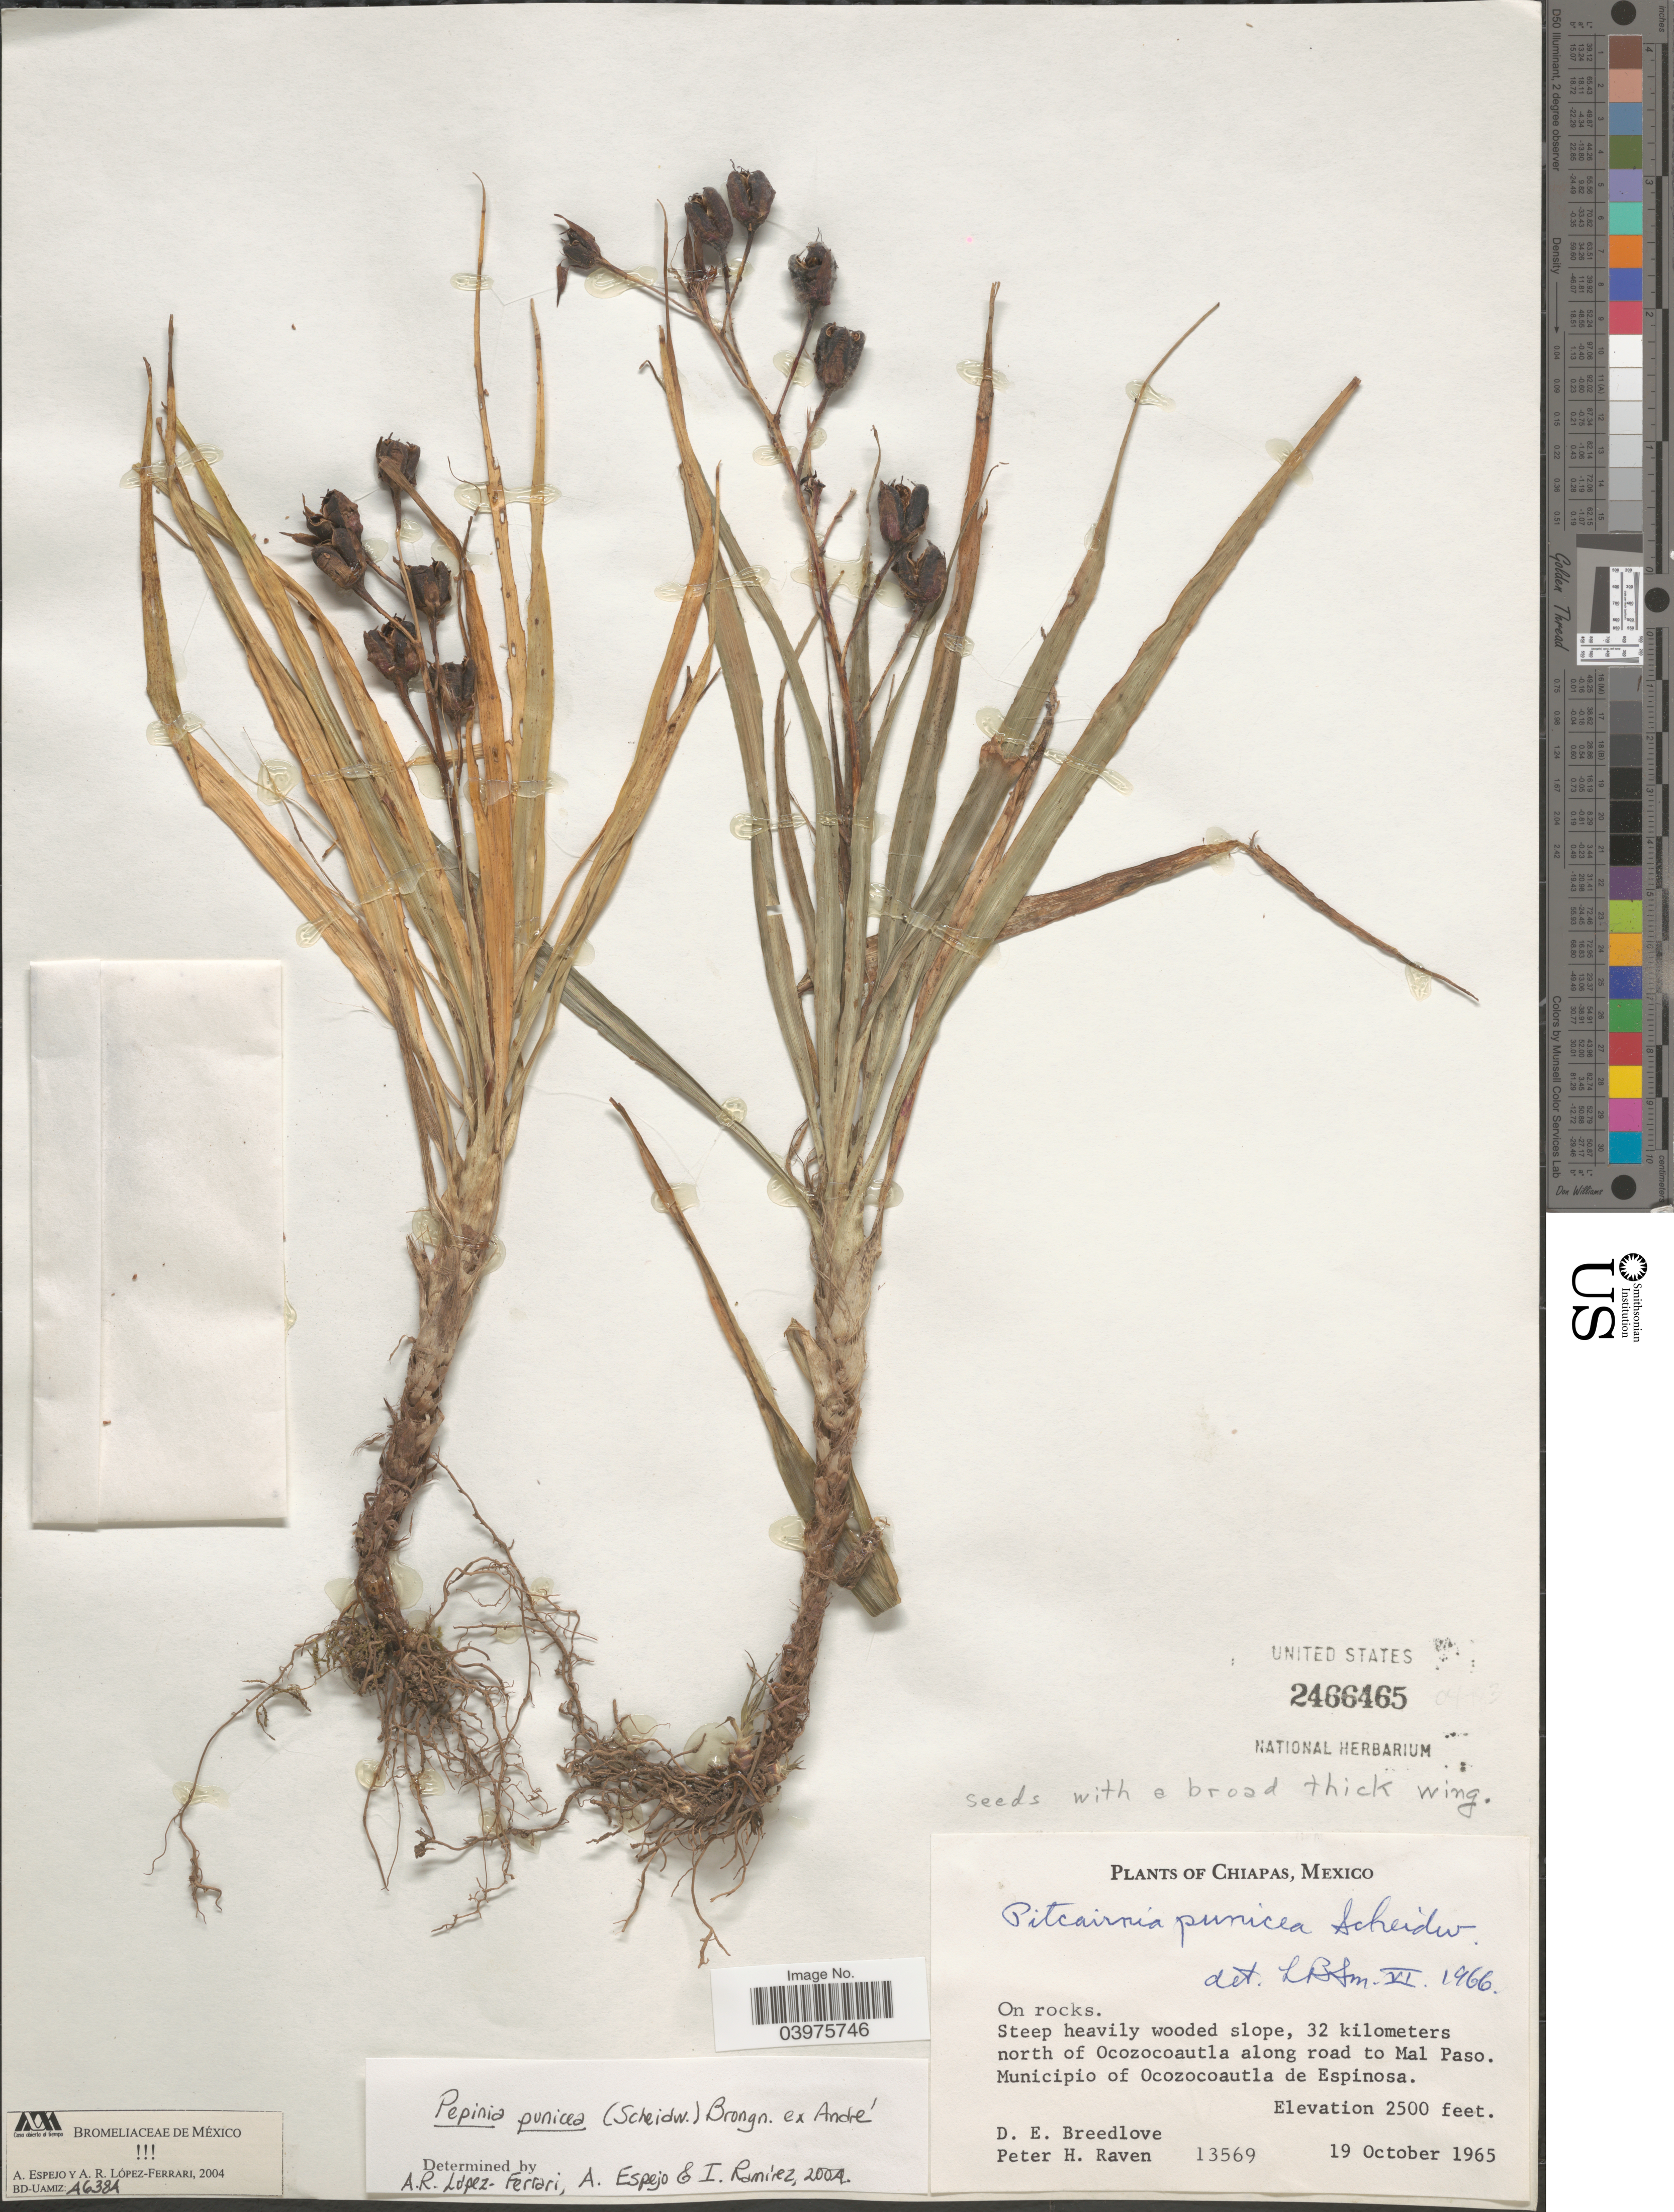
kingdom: Plantae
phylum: Tracheophyta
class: Liliopsida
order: Poales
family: Bromeliaceae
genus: Pitcairnia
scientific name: Pitcairnia punicea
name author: Scheidw.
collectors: D. E. Breedlove & P. Raven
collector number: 13569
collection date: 1965-10-19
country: Mexico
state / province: Chiapas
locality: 32 kilometers north of Ocozocoautla along road to Mal Paso. Municipio of Ocozocoautla de Espinosa.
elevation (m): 762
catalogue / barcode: US 2466465